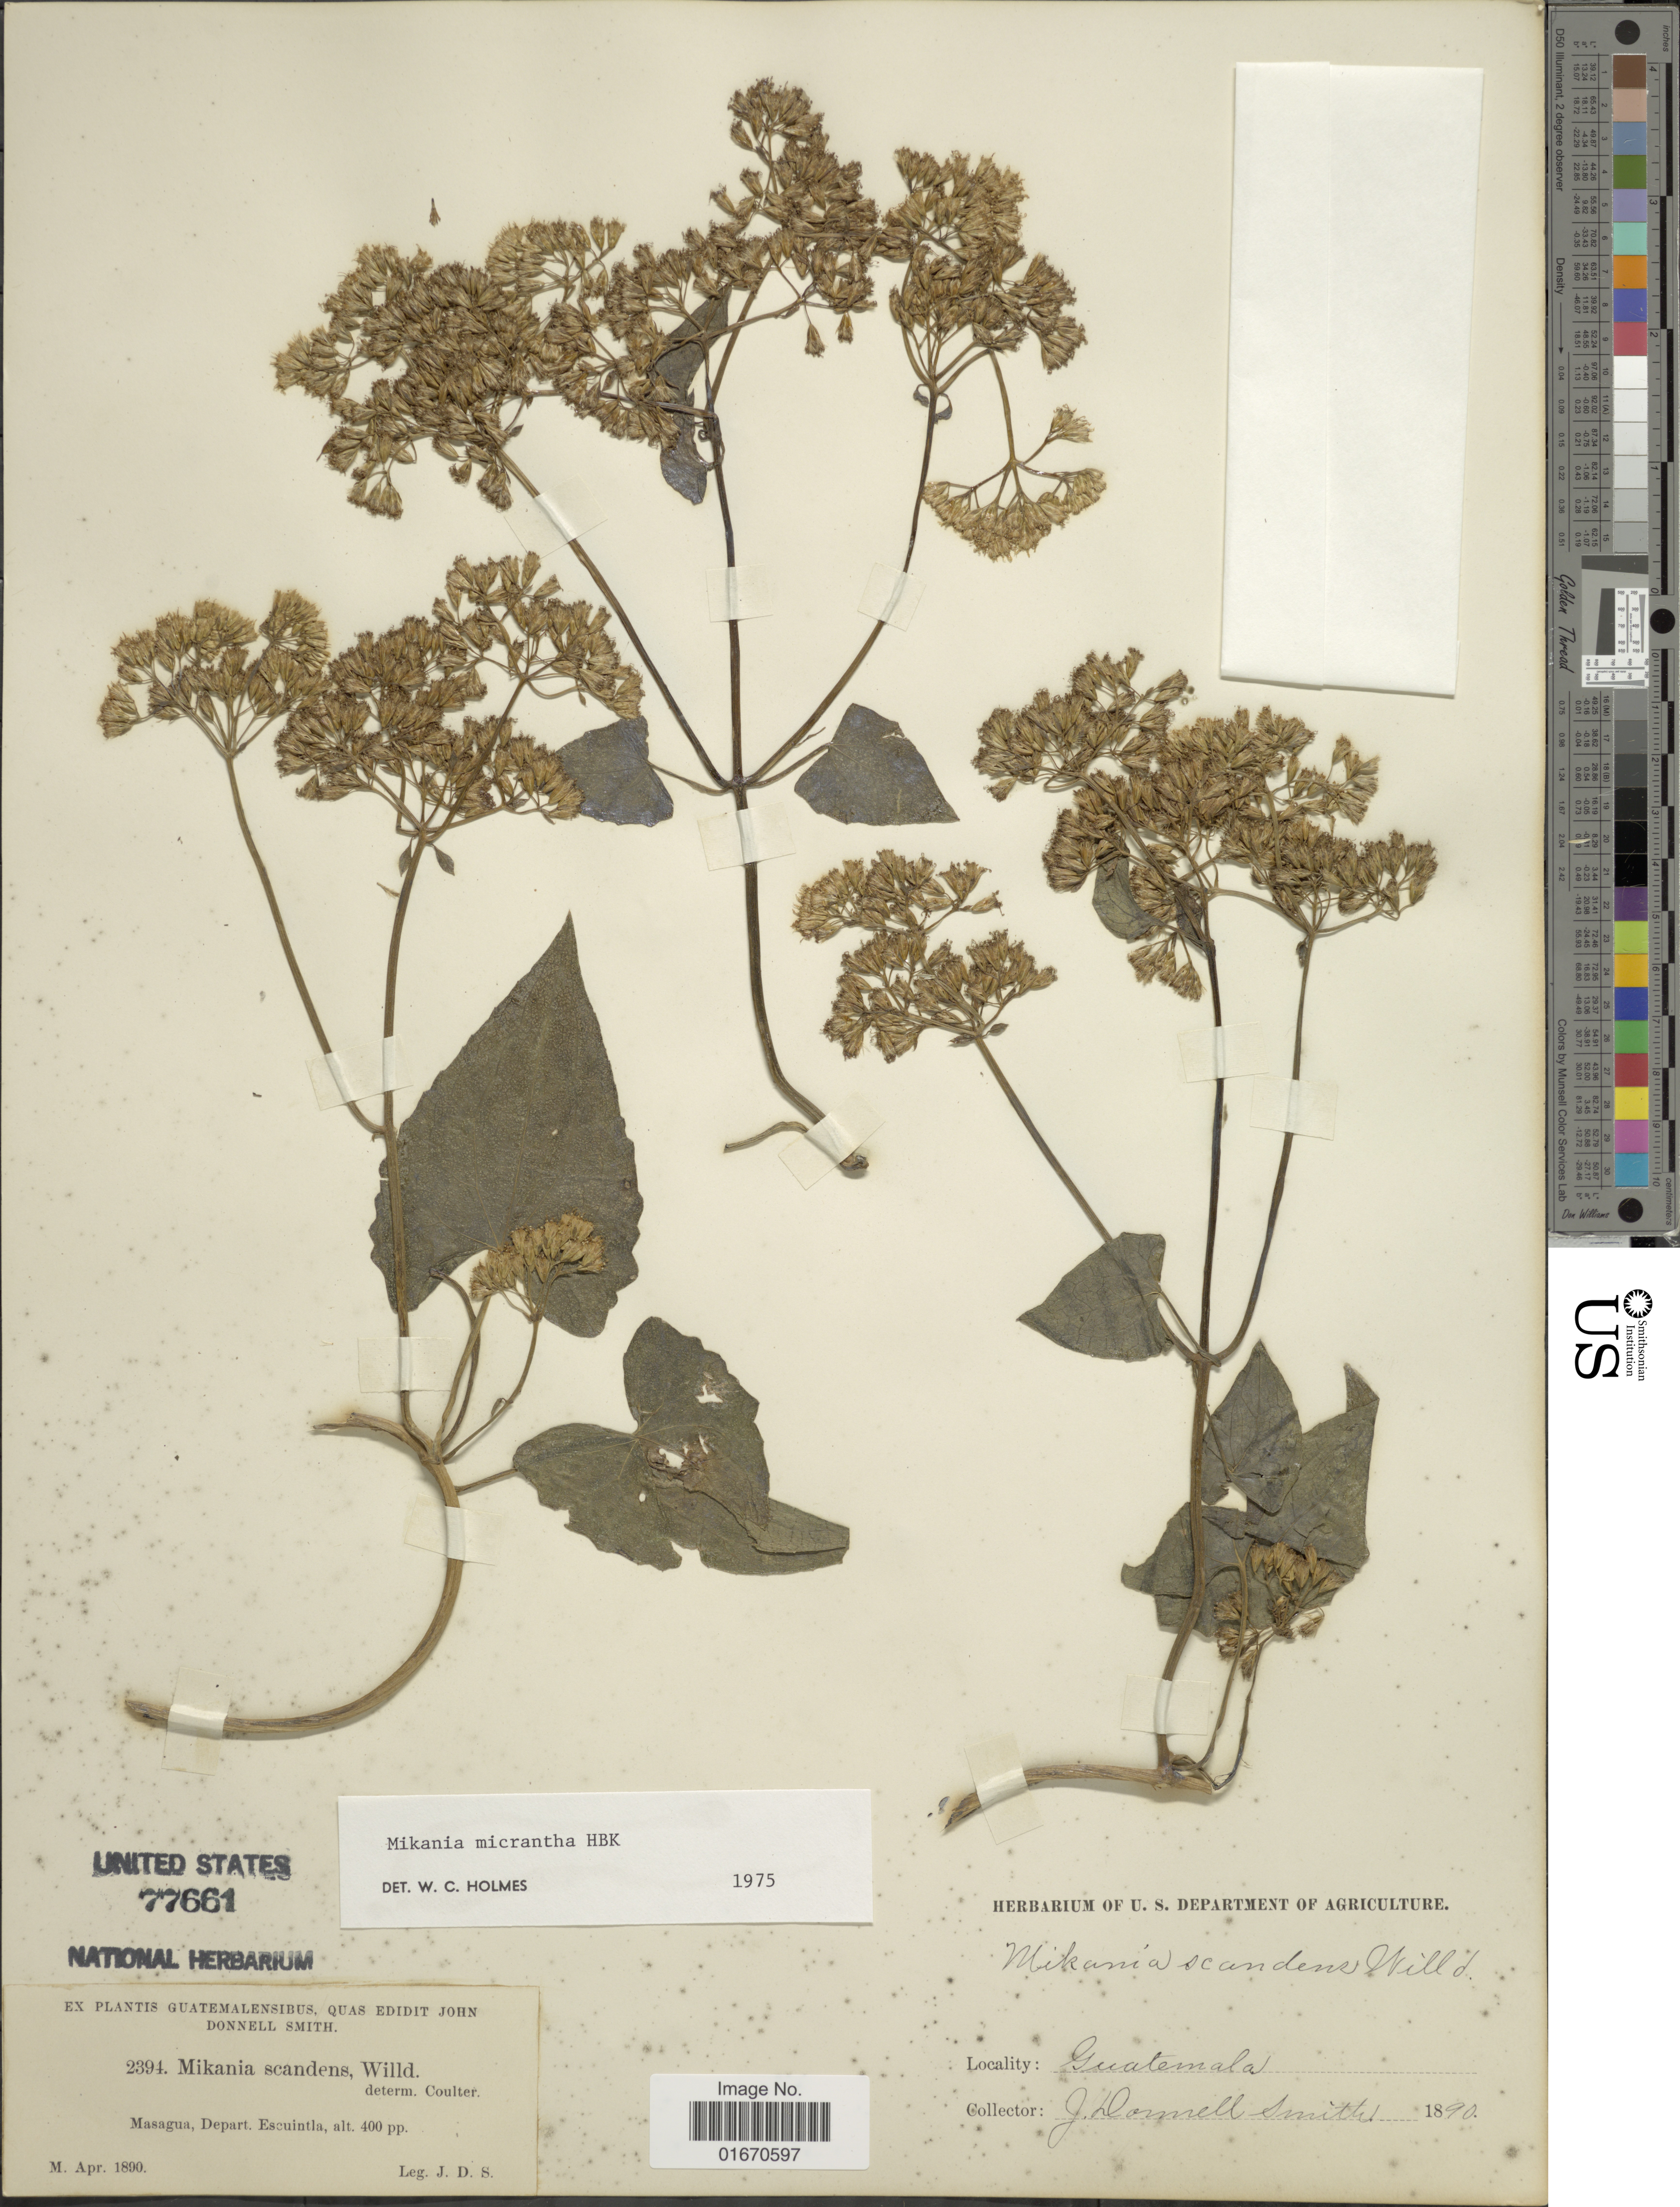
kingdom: Plantae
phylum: Tracheophyta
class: Magnoliopsida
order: Asterales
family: Asteraceae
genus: Mikania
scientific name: Mikania micrantha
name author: Kunth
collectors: J. Donnell Smith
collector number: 2394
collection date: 1890-04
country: Guatemala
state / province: Escuintla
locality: Masagua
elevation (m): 122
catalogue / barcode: US 77661